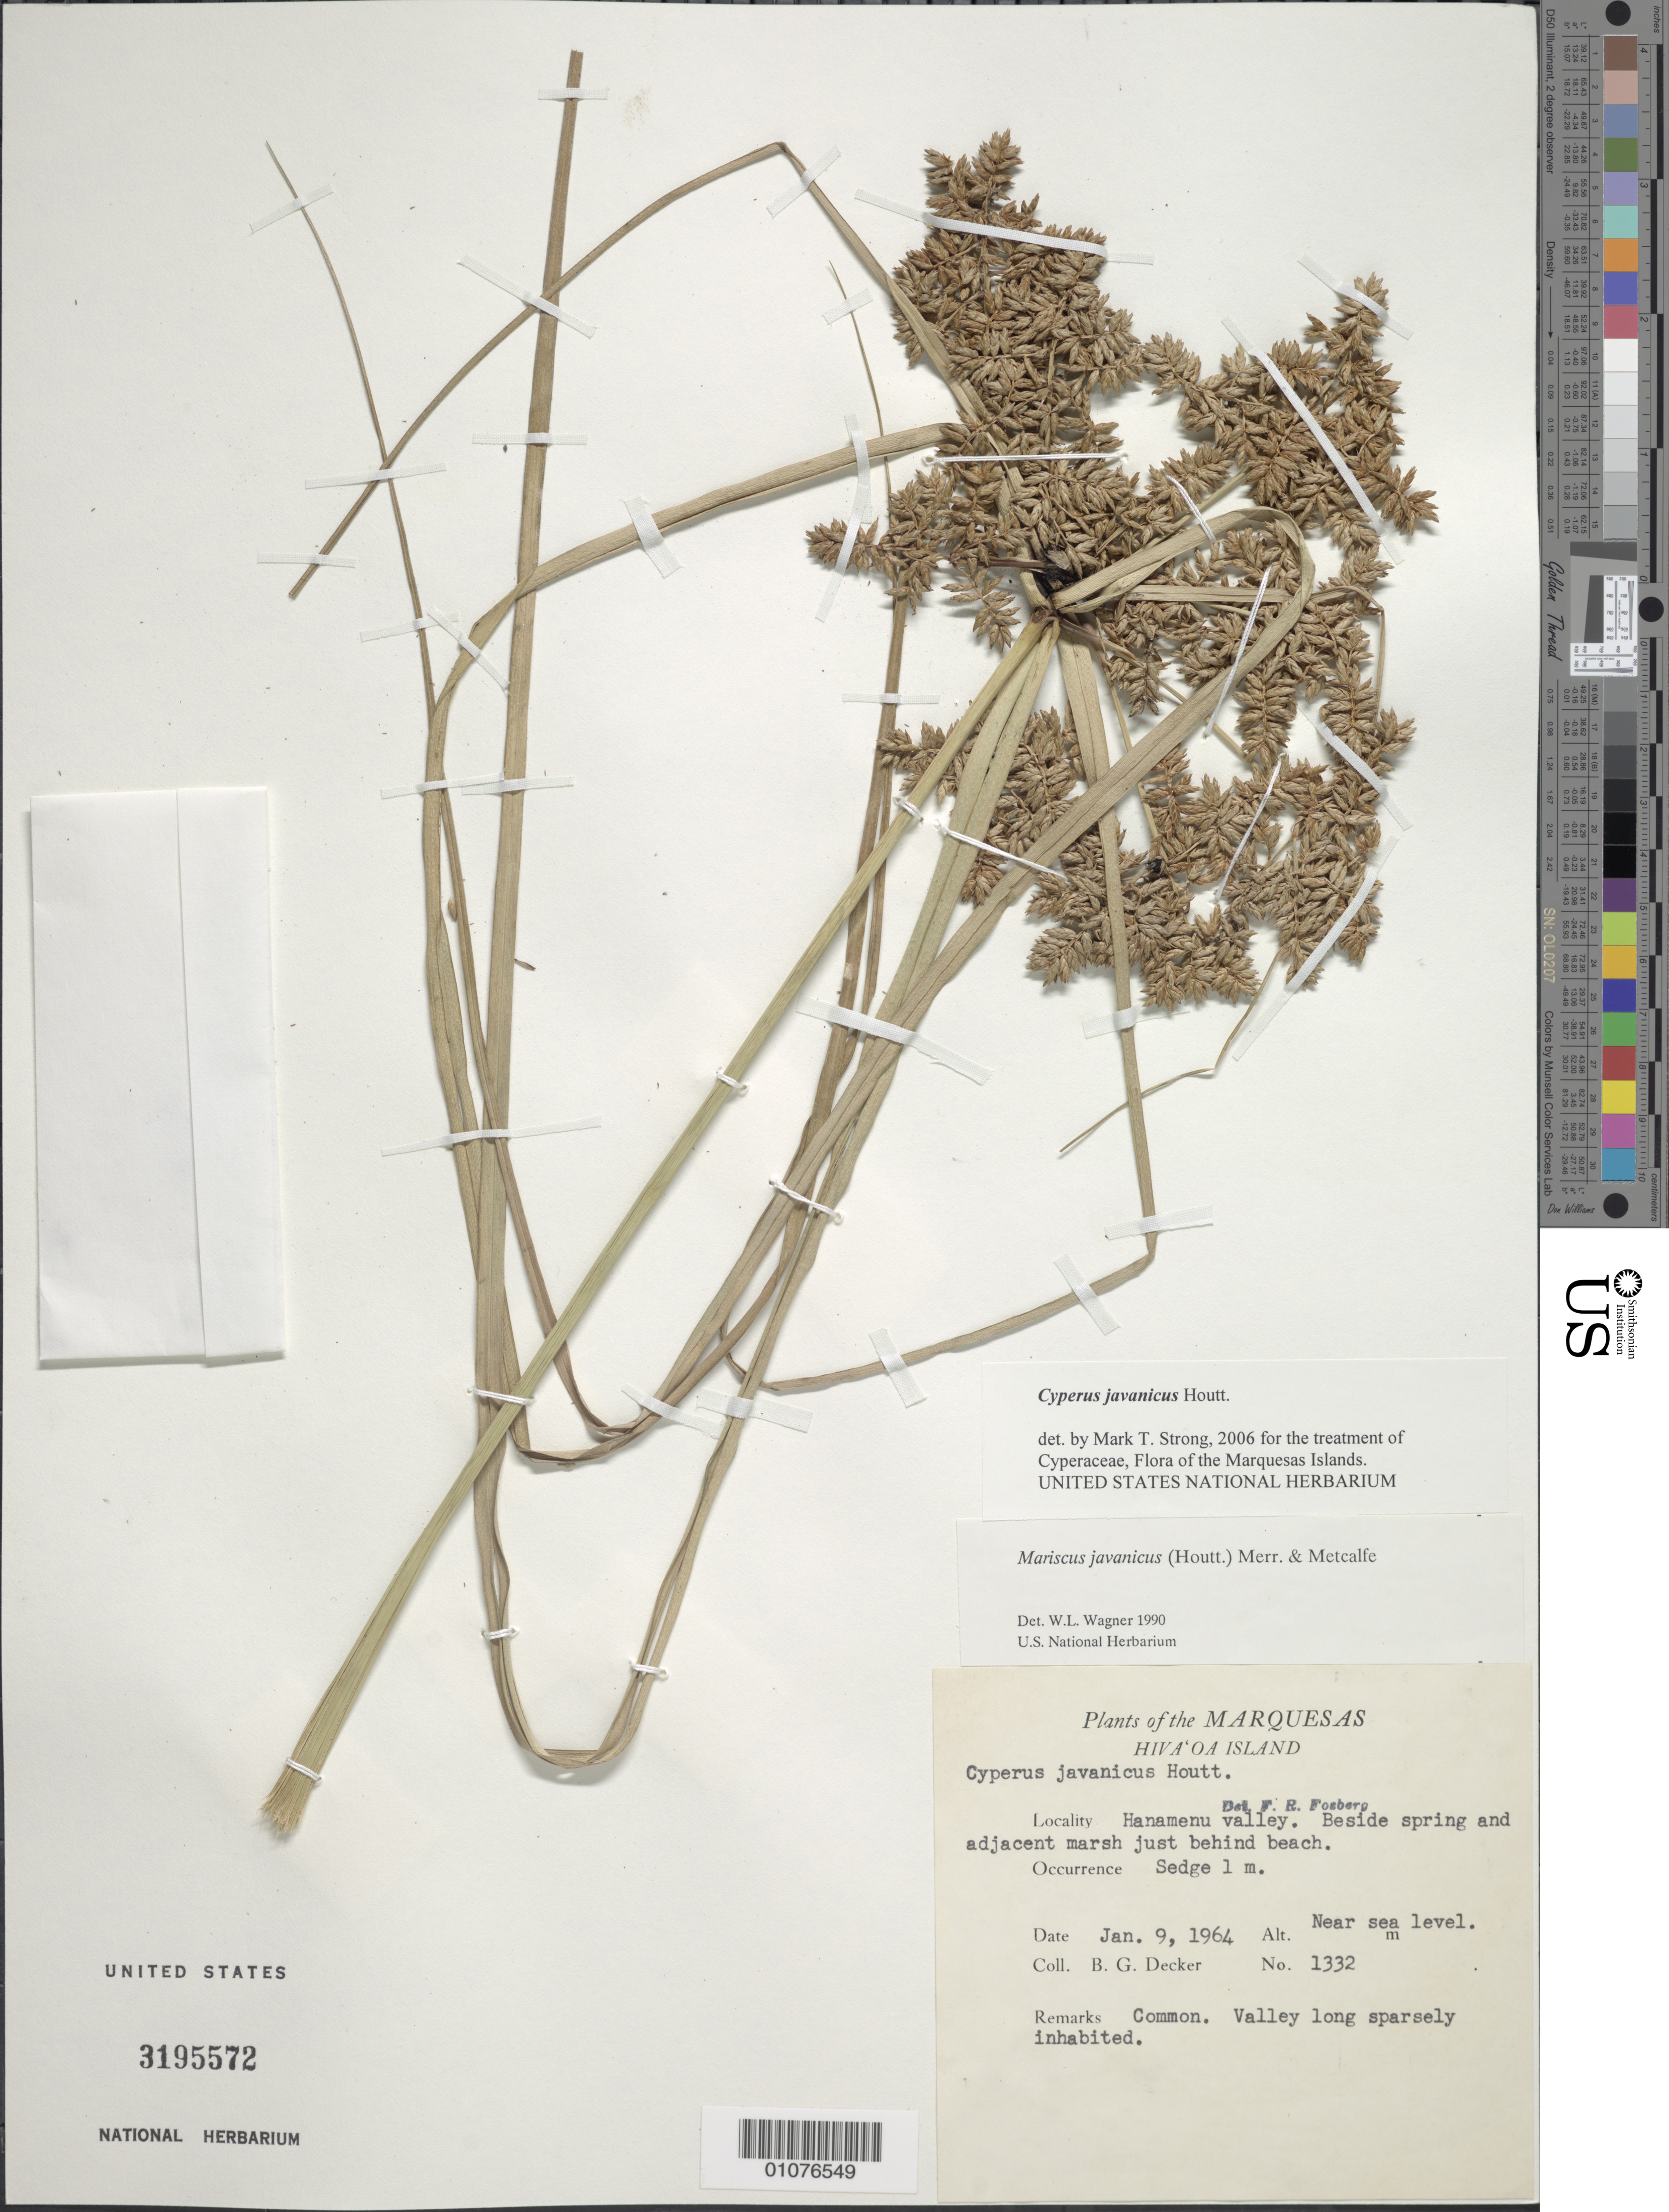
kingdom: Plantae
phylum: Tracheophyta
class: Liliopsida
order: Poales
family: Cyperaceae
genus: Cyperus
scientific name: Cyperus javanicus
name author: Houtt.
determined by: Strong, M. T., (US), Smithsonian Institution - National Museum of Natural History (UNITED STATES)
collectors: B. G. Decker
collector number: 1332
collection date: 1964-01-15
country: French Polynesia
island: Hiva Oa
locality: Hanamenu Valley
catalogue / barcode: US 3195572